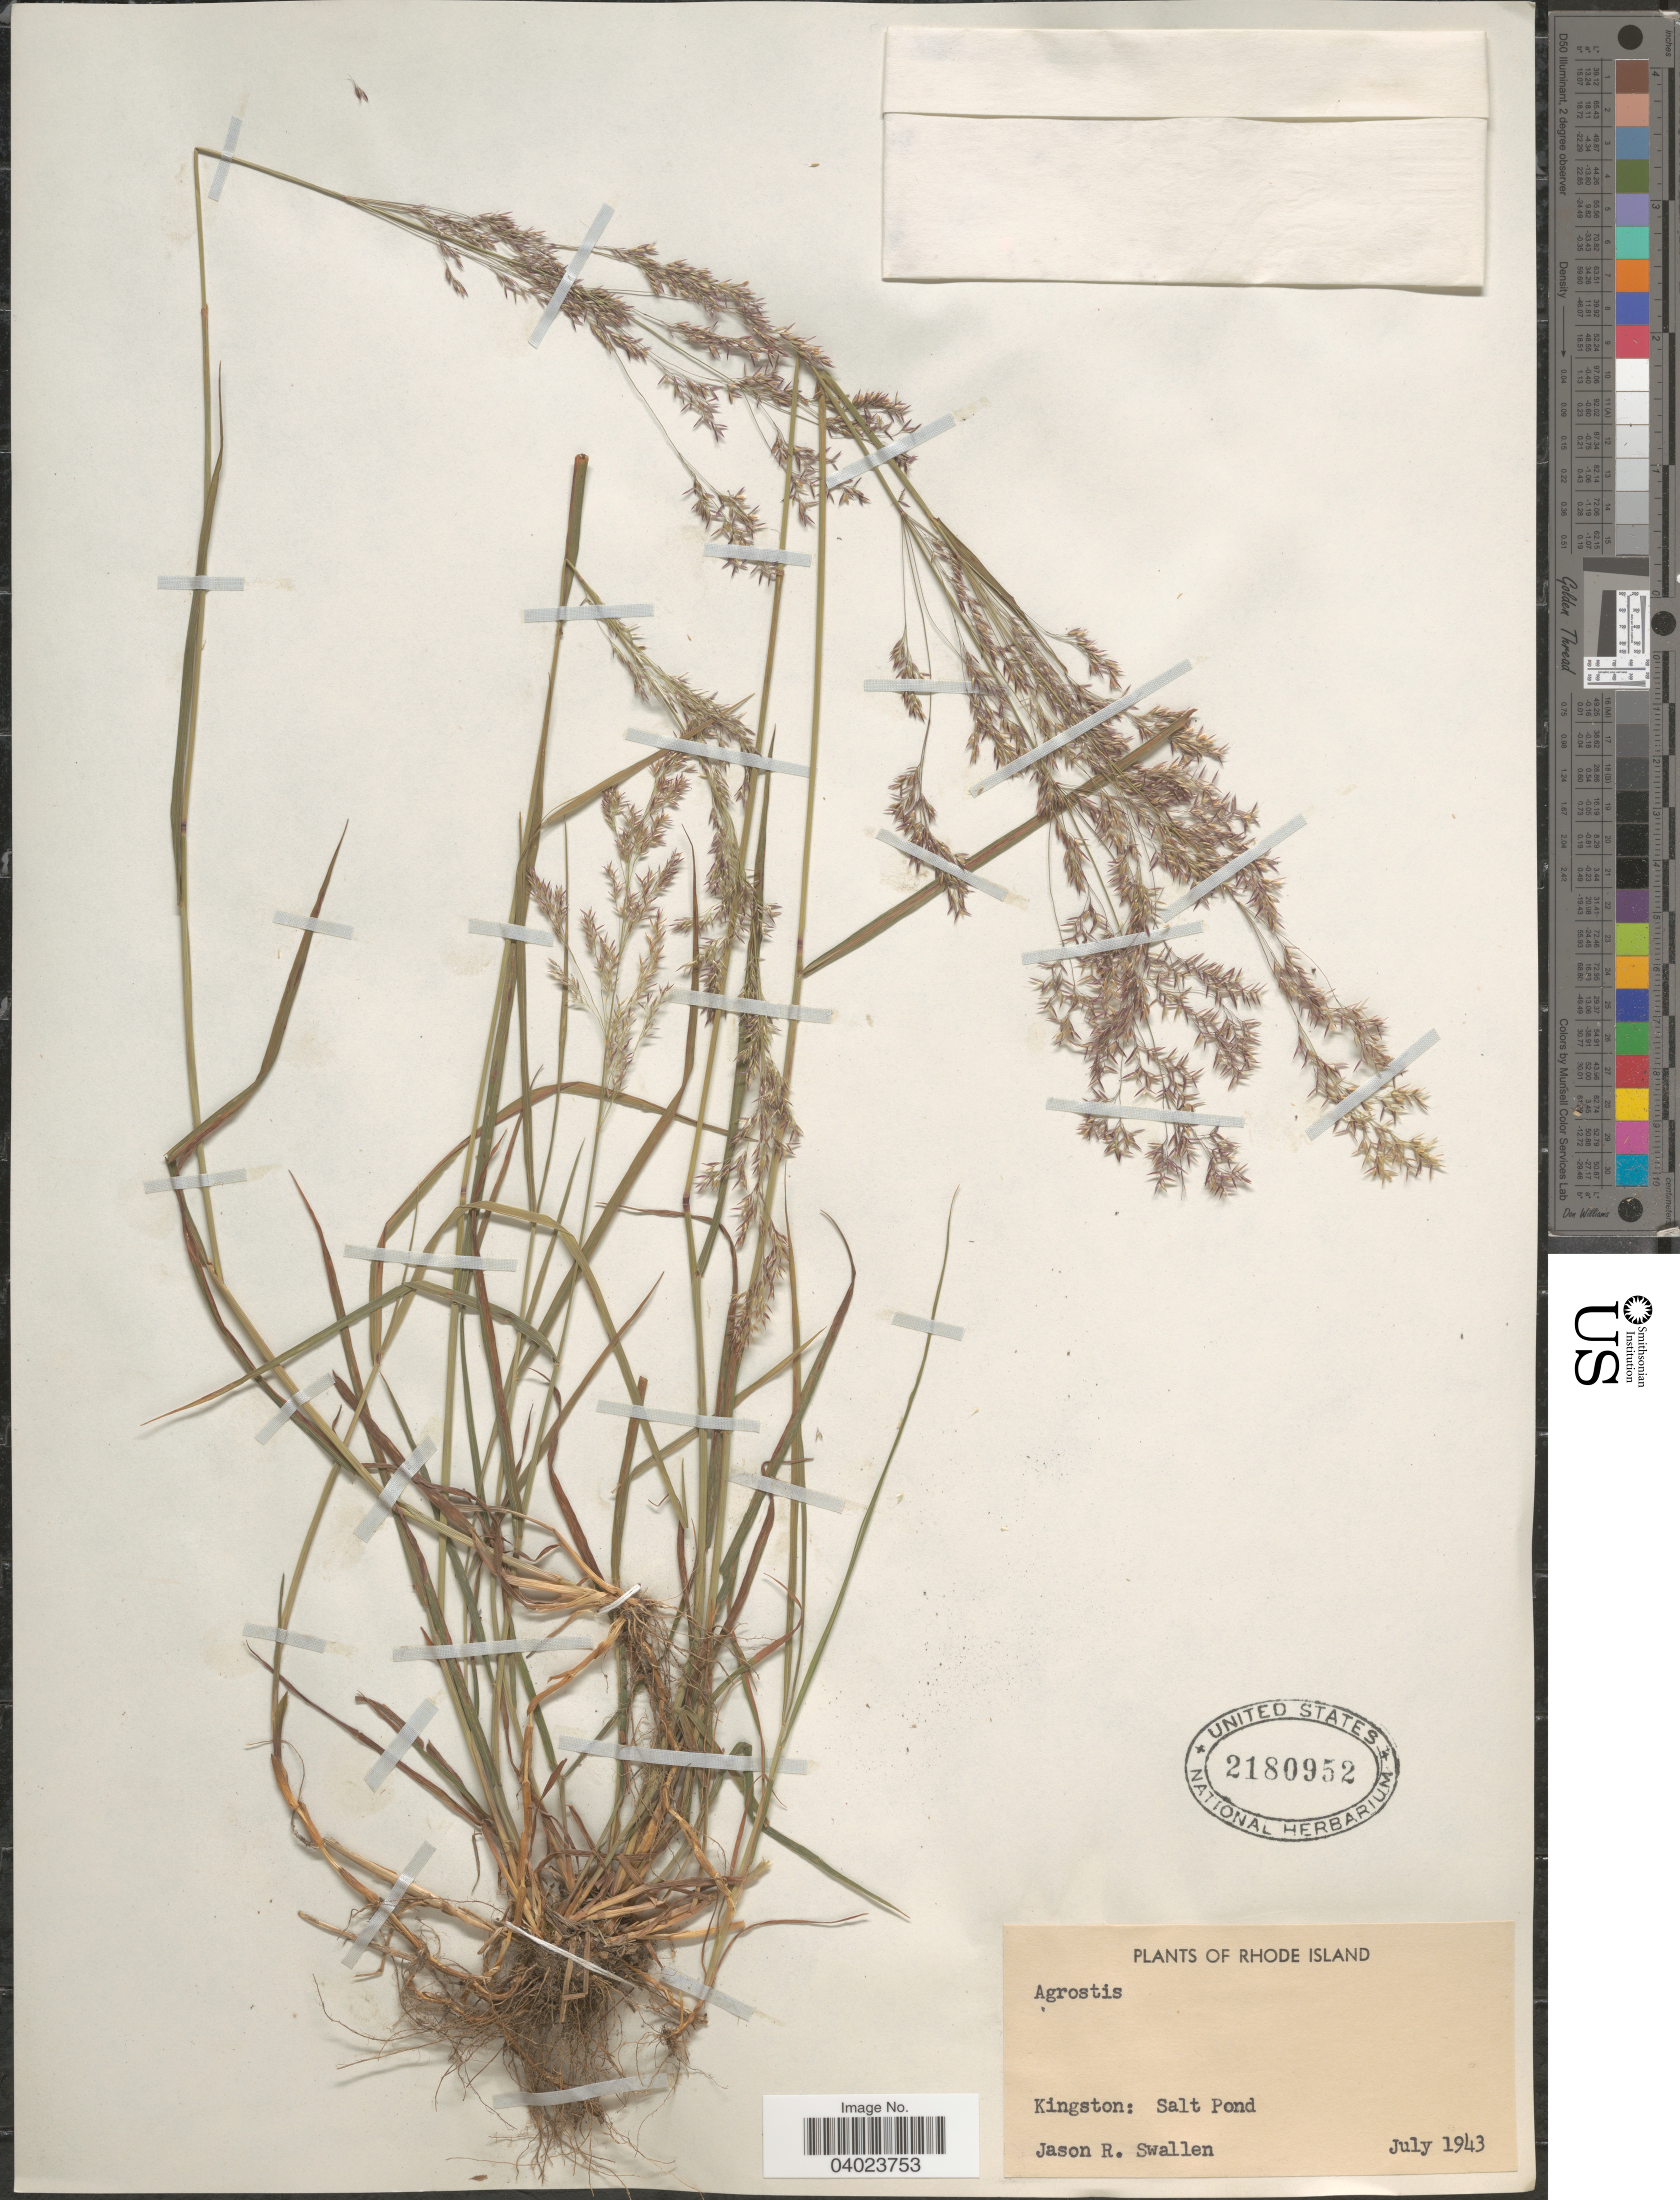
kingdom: Plantae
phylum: Tracheophyta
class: Liliopsida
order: Poales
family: Poaceae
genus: Agrostis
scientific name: Agrostis sp.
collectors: J. R. Swallen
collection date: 1943-07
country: United States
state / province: Rhode Island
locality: Kingston: Salt Pond.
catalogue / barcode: US 2180952